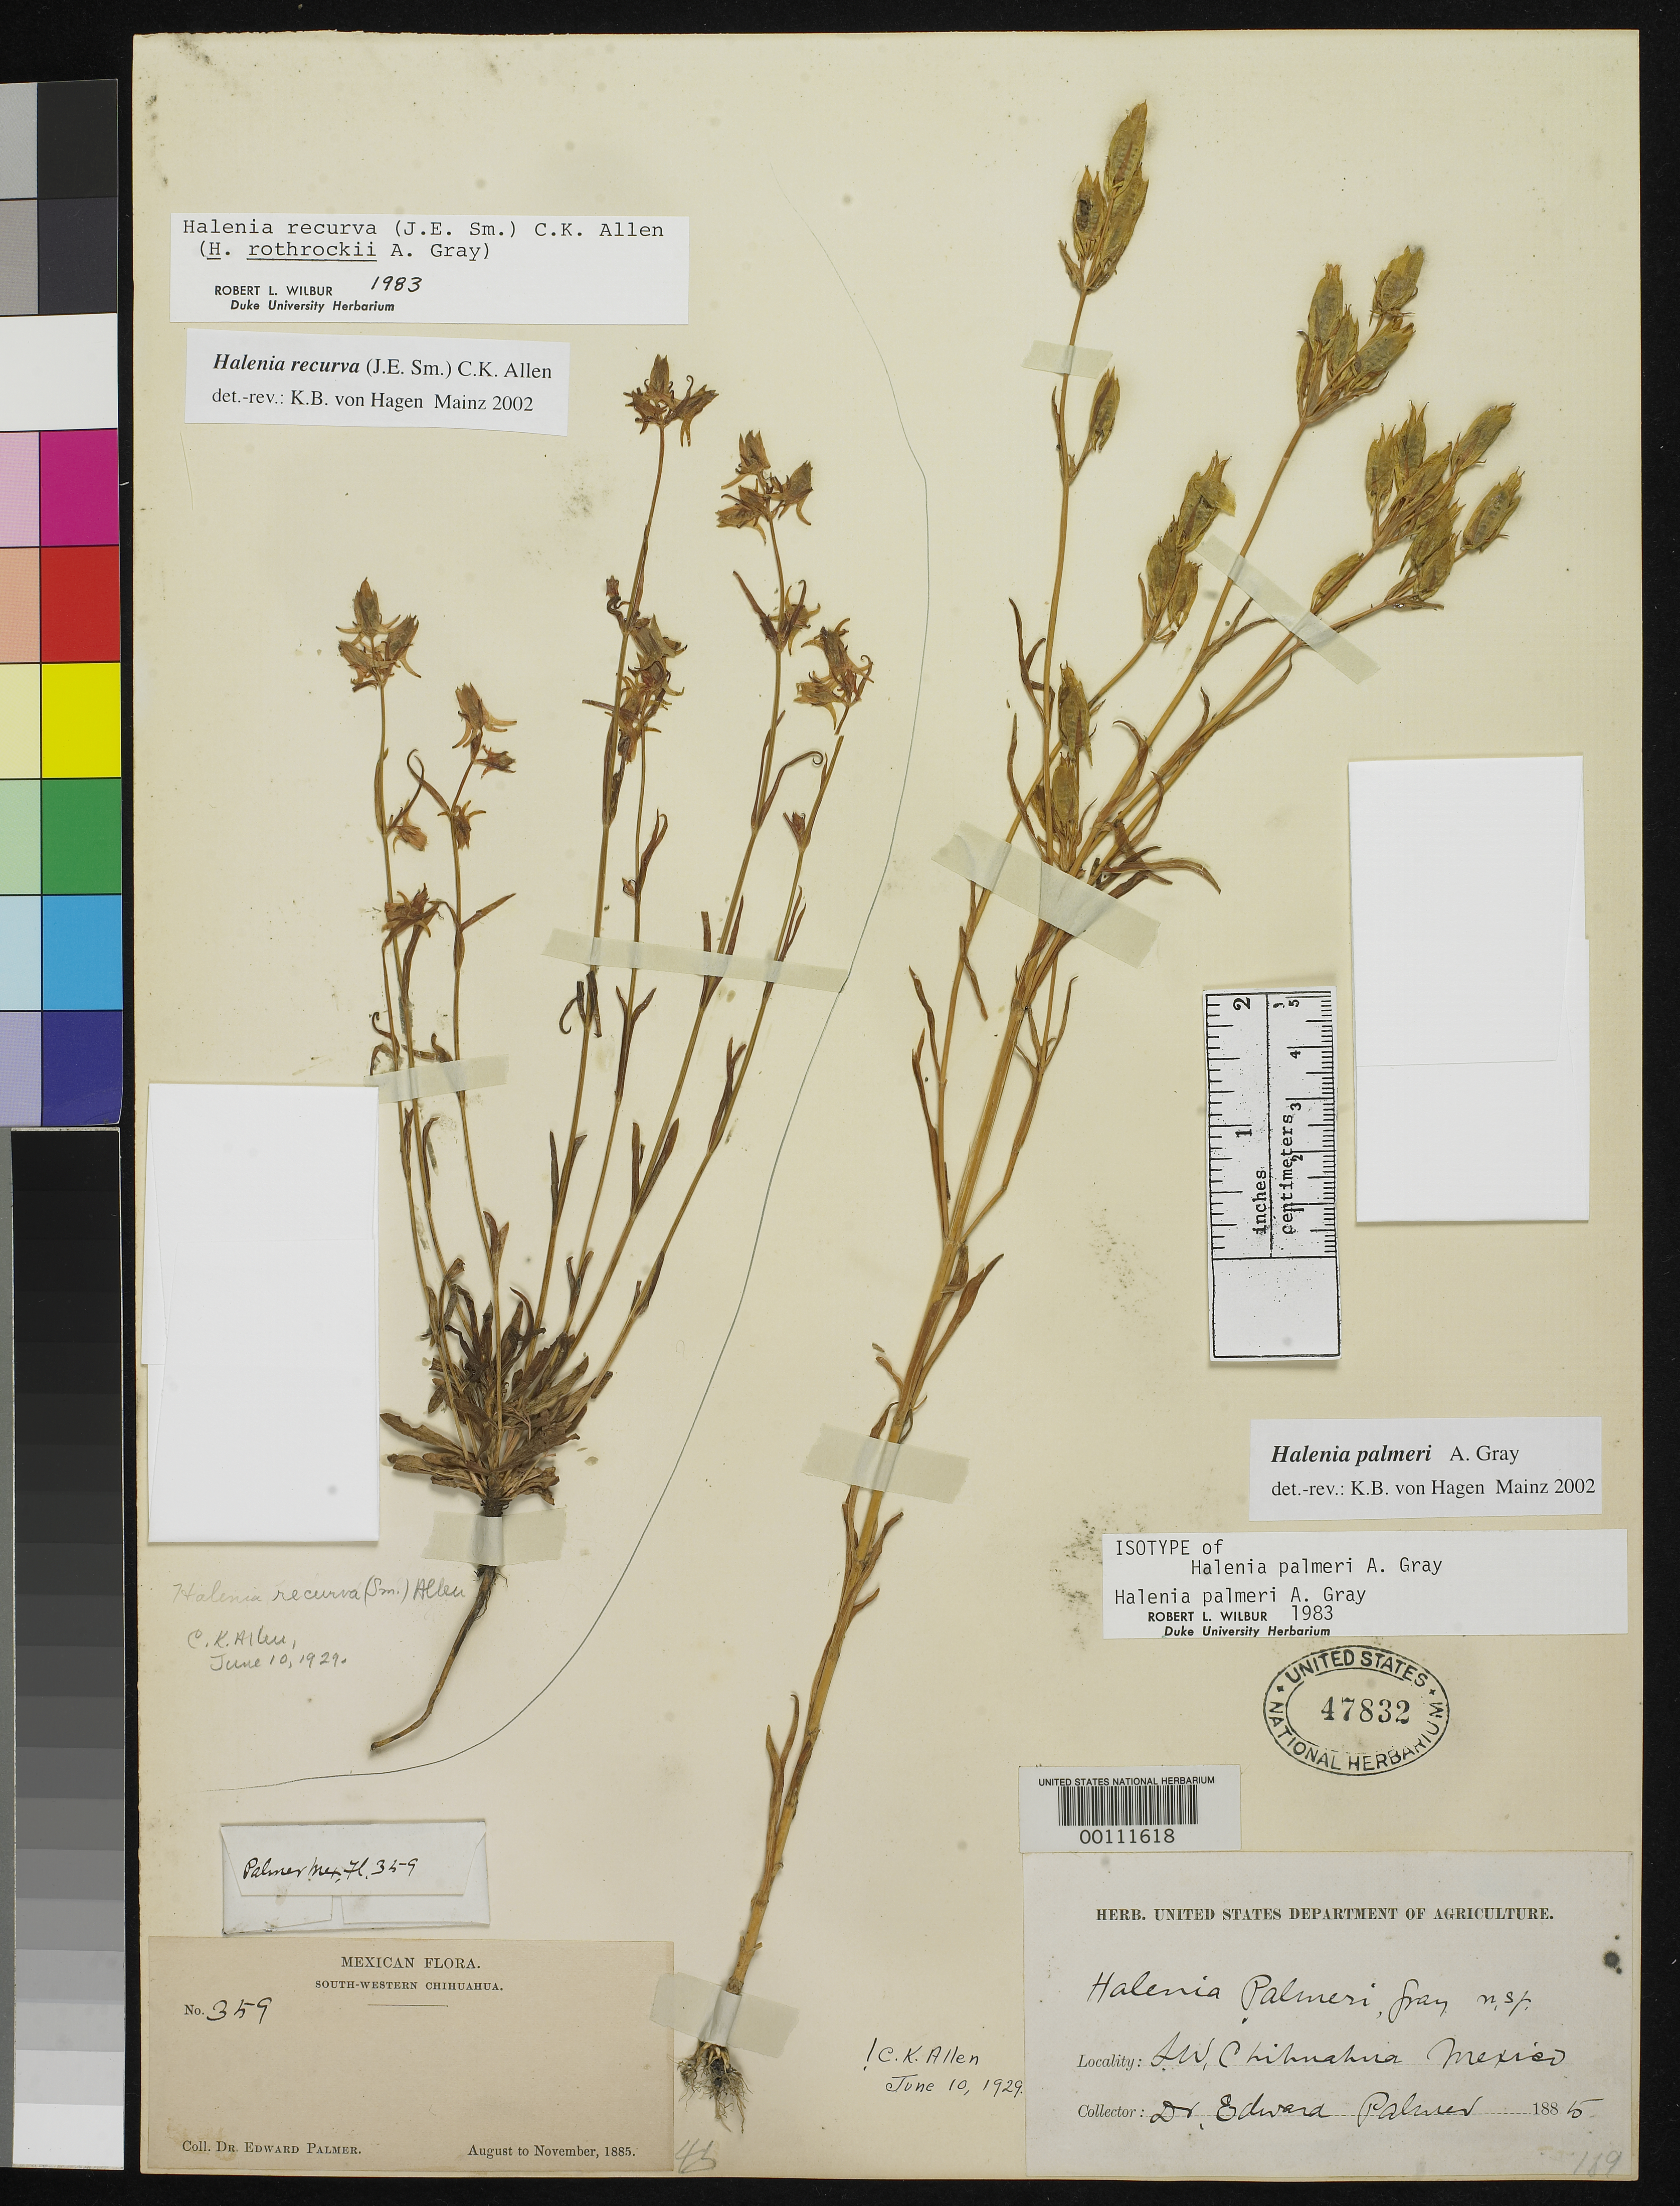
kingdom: Plantae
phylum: Tracheophyta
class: Magnoliopsida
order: Gentianales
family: Gentianaceae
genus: Halenia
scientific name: Halenia palmeri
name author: A. Gray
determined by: Hagen, K. B. von, (MJG)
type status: Isotype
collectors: E. Palmer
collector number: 359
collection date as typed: Aug 1885 to -- Nov 1885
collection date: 1885-08/1885-11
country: Mexico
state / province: Chihuahua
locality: Mountains summit above Batopilas.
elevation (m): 2697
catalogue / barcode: US 47832